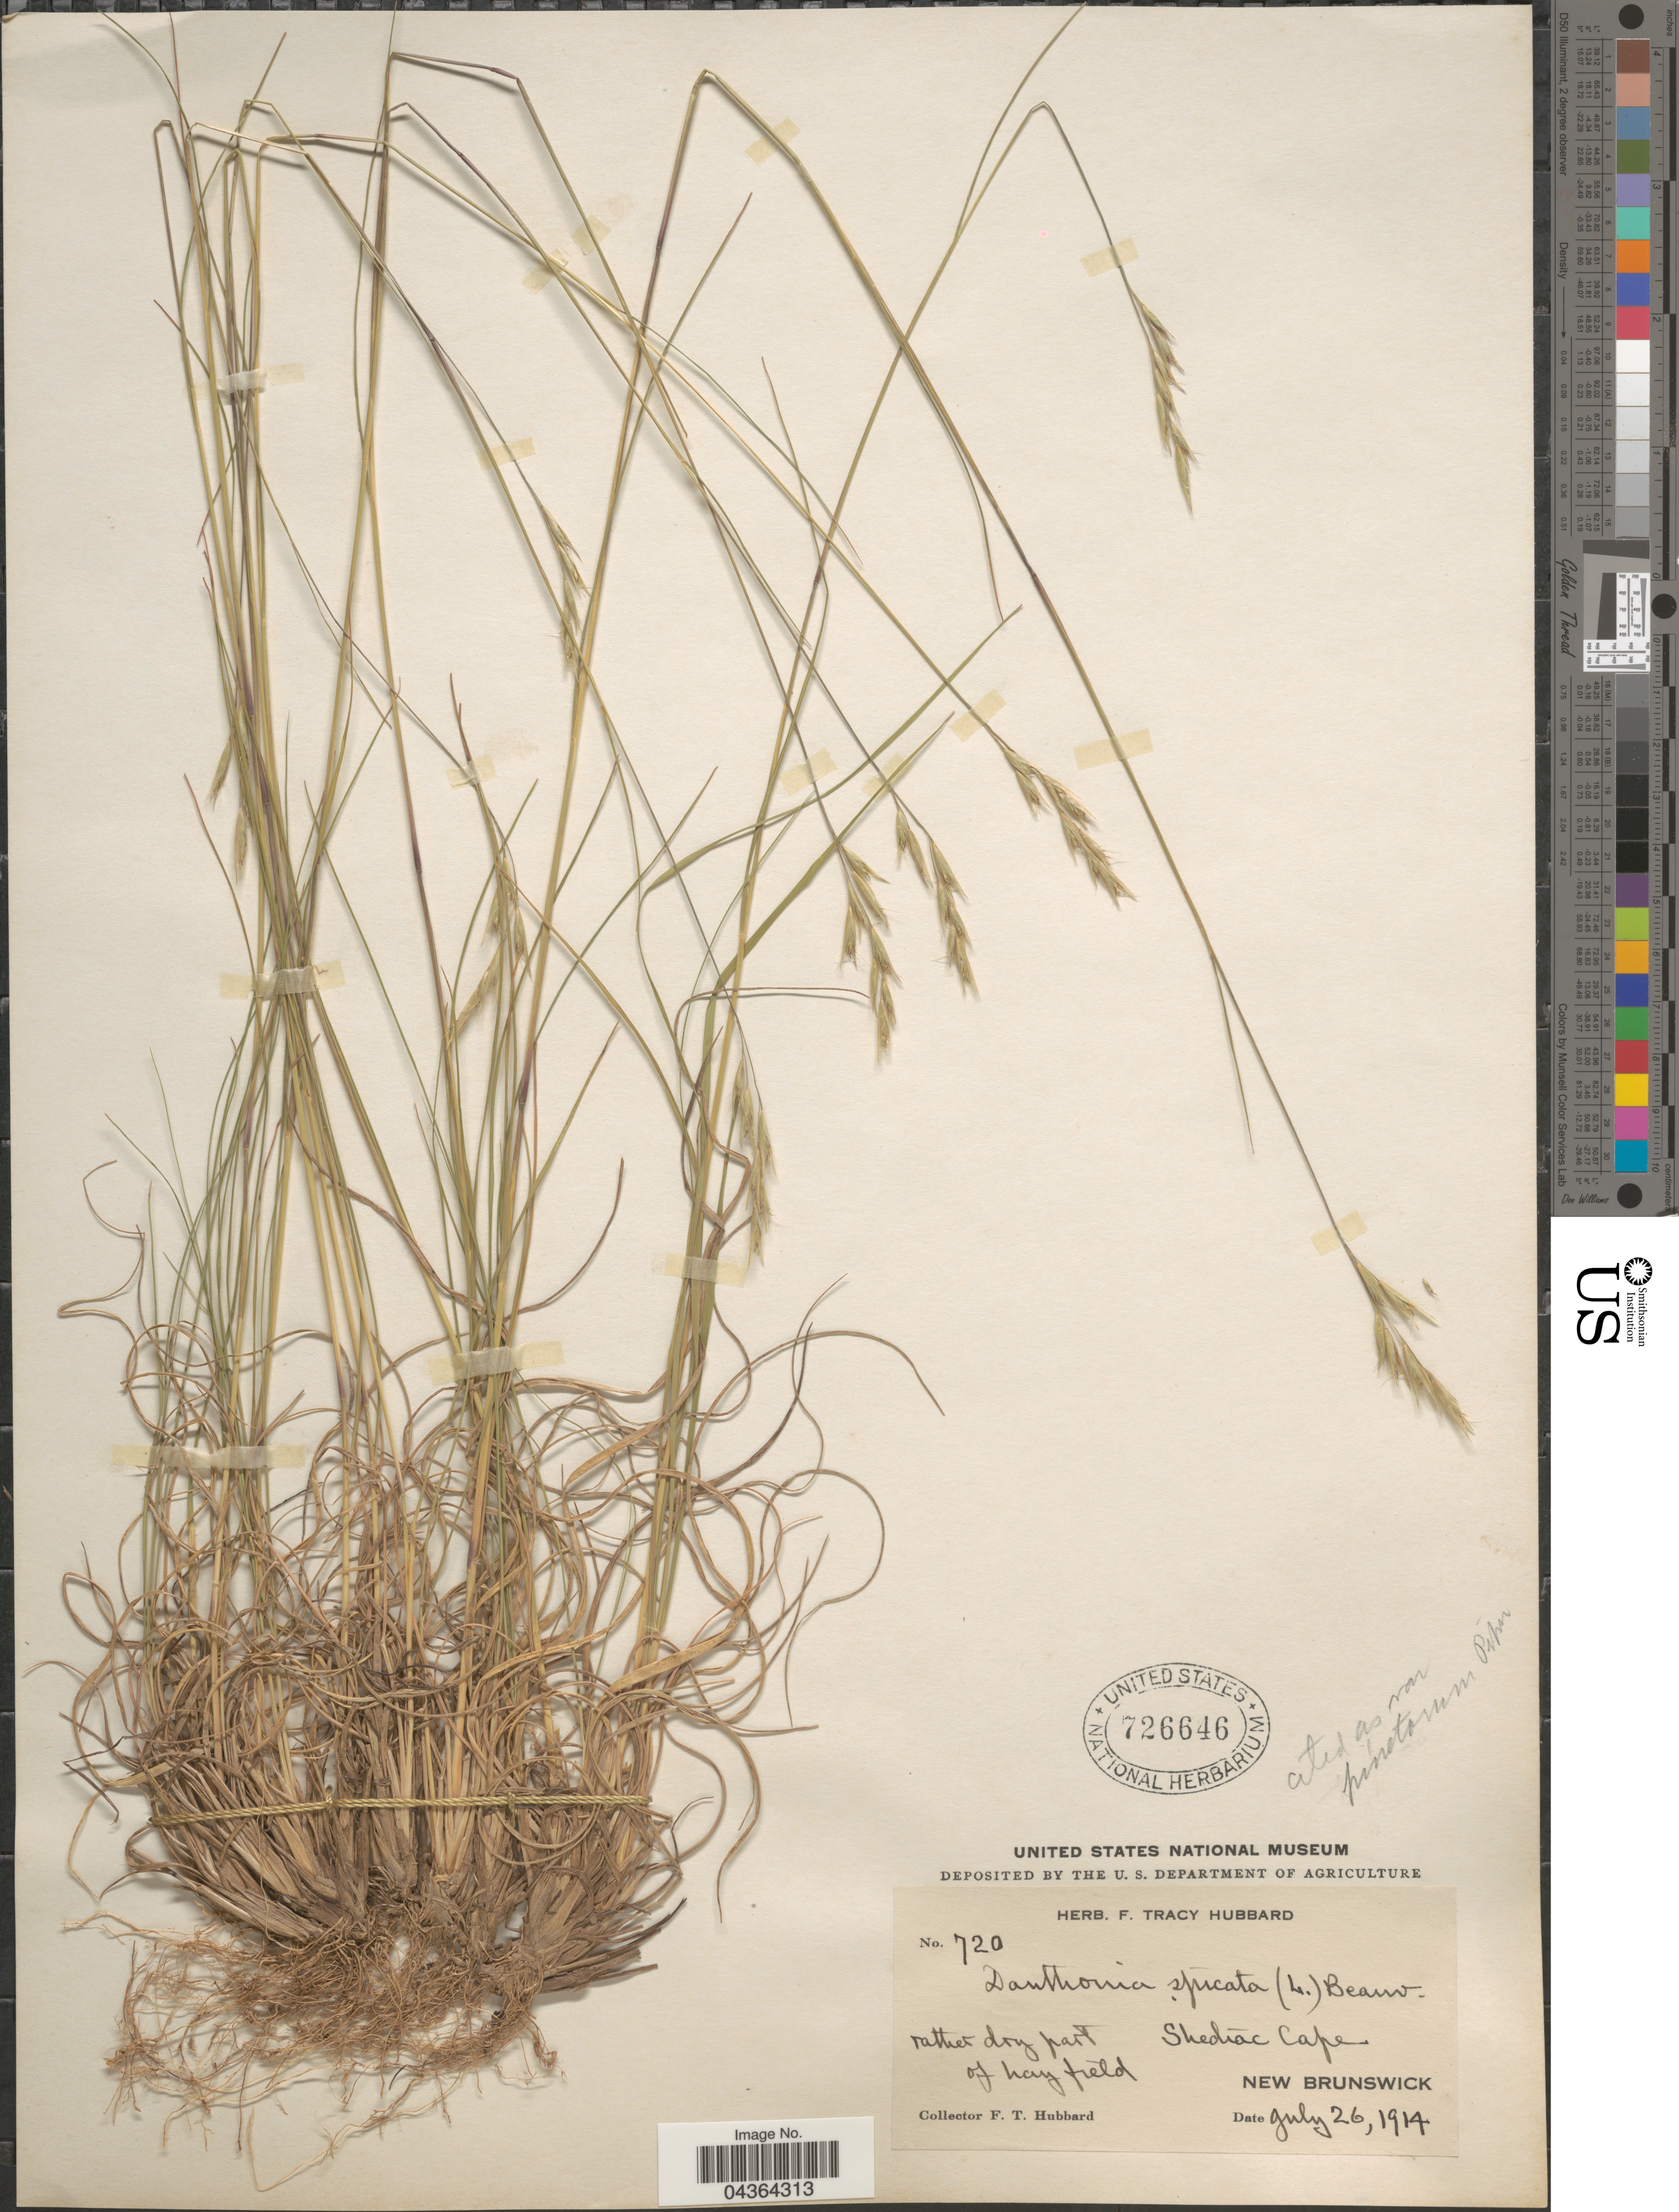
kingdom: Plantae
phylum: Tracheophyta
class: Liliopsida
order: Poales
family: Poaceae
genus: Danthonia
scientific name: Danthonia spicata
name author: (L.) P. Beauv. ex Roem. & Schult.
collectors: F. T. Hubbard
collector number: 720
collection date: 1914-07-26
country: Canada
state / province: New Brunswick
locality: Shediac Cape.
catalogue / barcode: US 726646